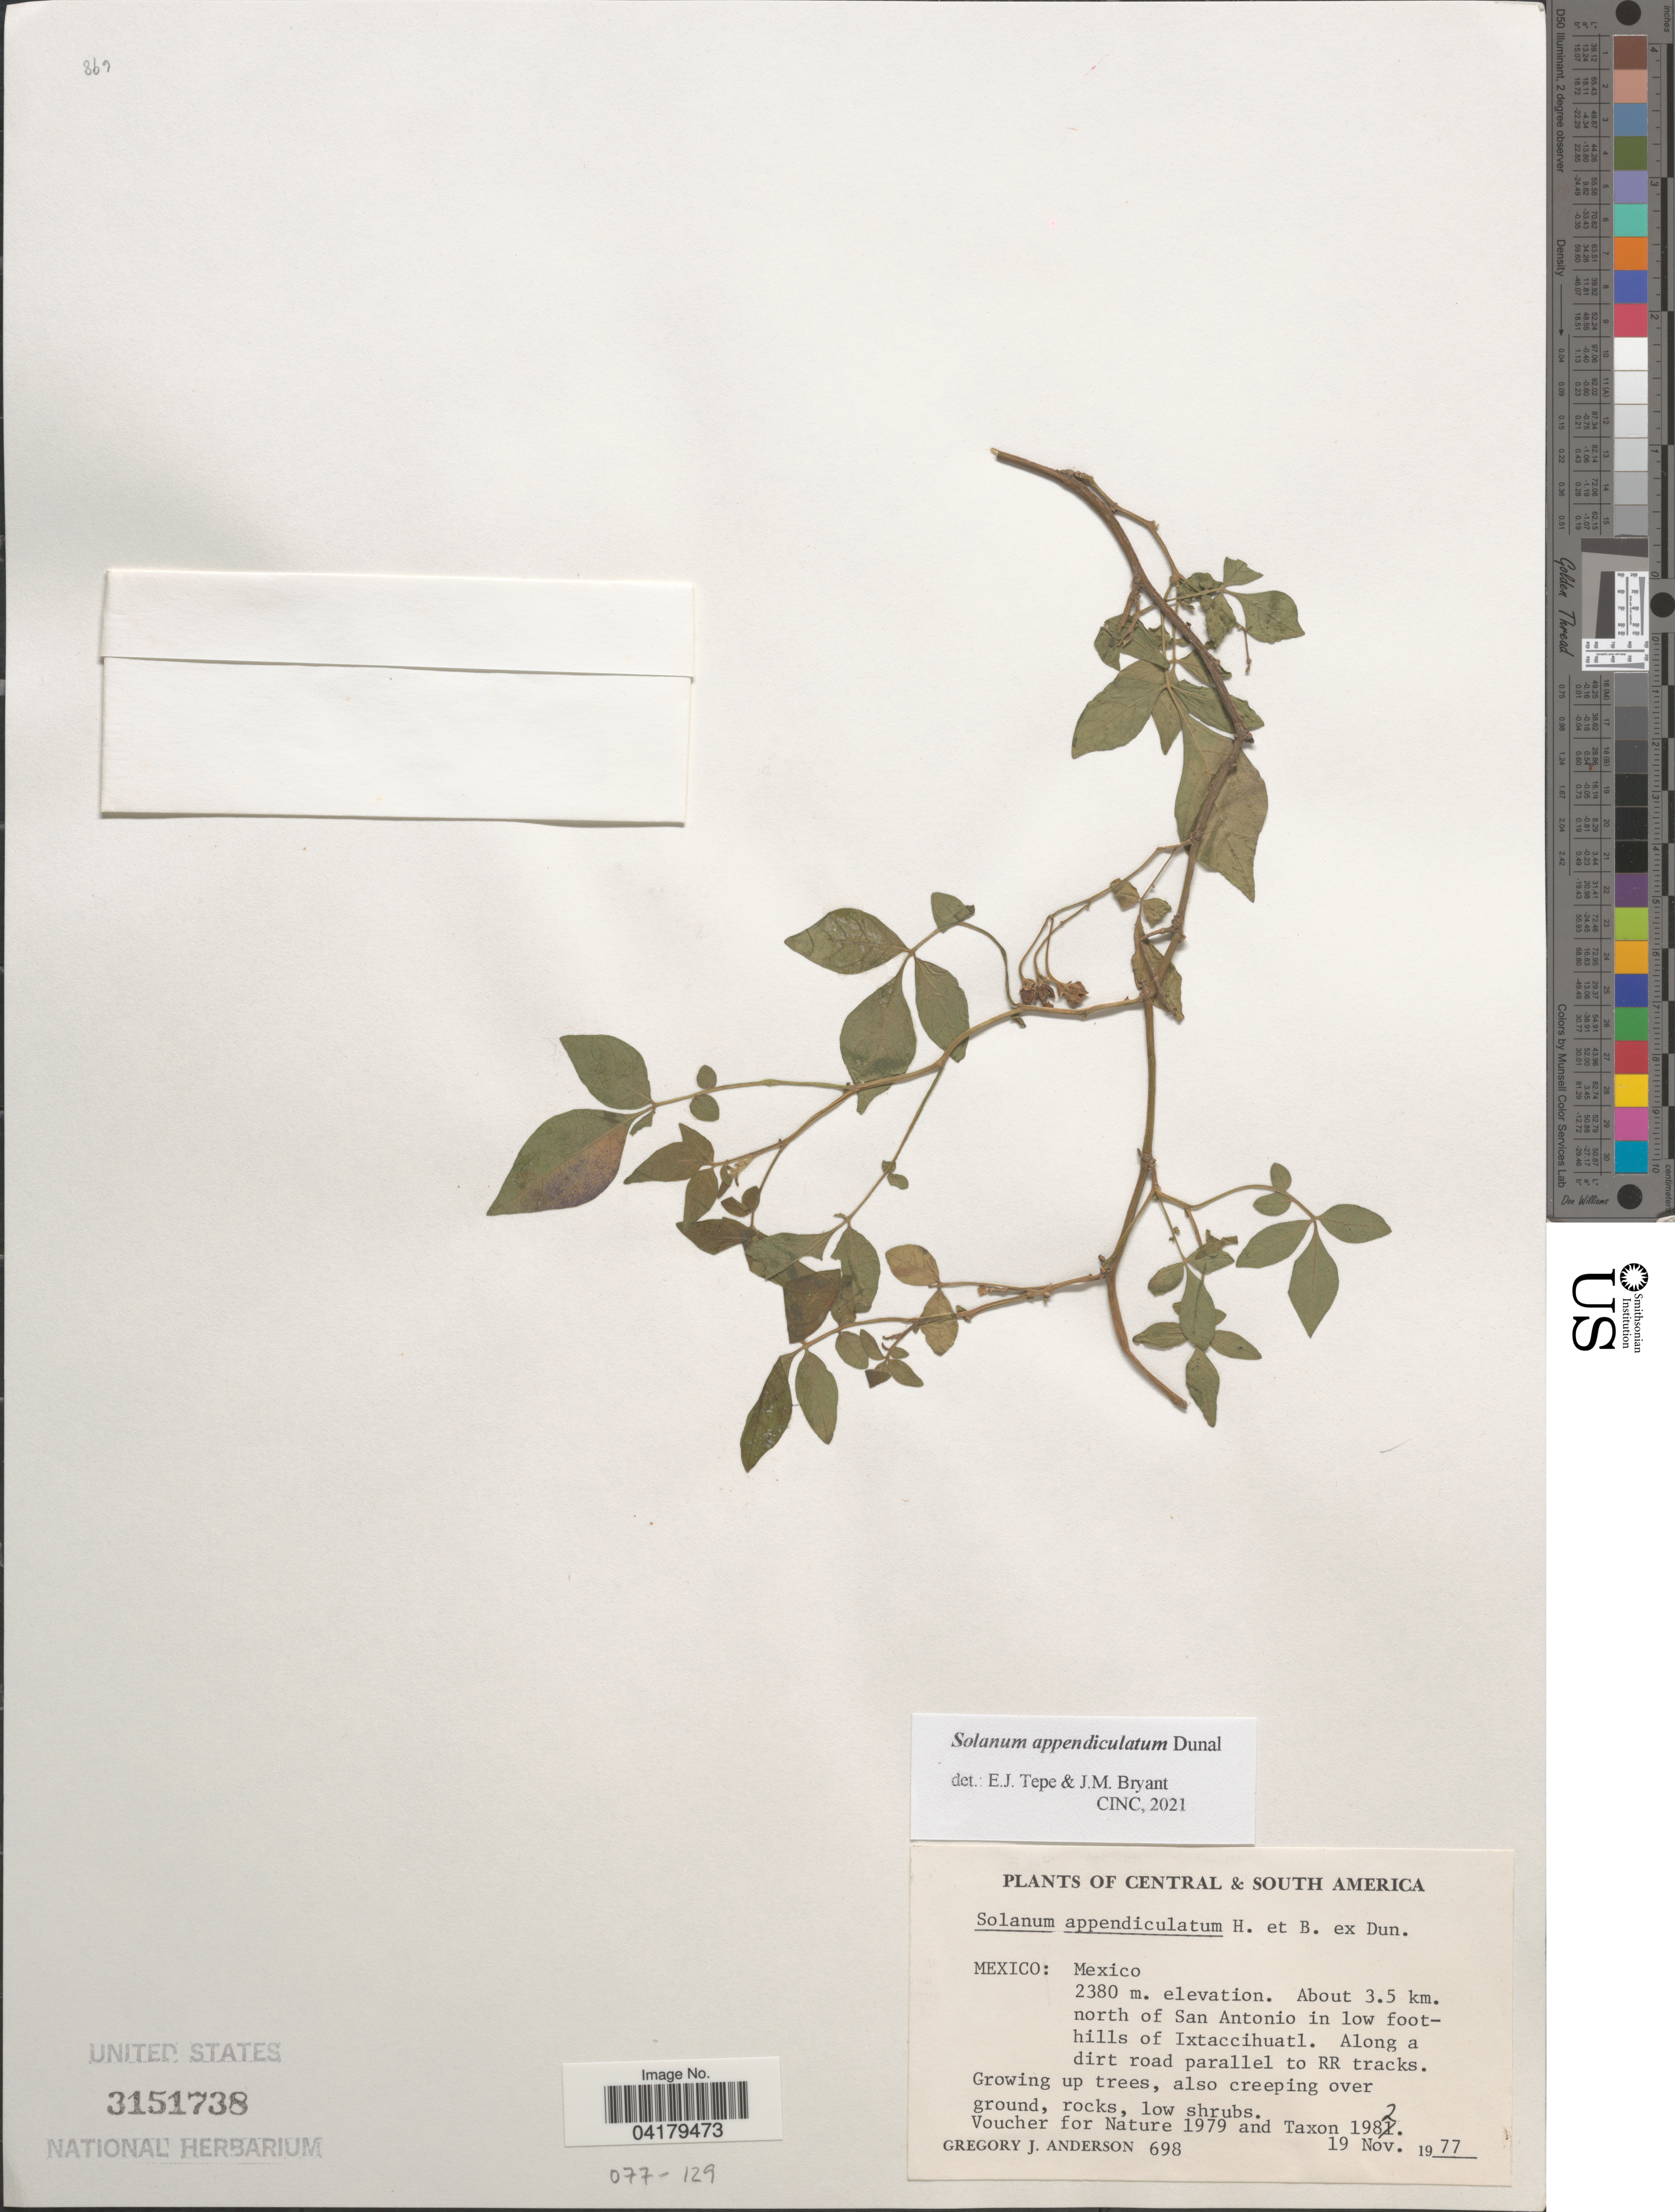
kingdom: Plantae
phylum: Tracheophyta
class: Magnoliopsida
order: Solanales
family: Solanaceae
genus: Solanum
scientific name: Solanum appendiculatum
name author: Humb. & Bonpl. ex Dunal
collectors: G. J. Anderson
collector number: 698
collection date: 1977-11-19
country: Mexico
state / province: México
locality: Central & South America. About 3.5 km. north of San Antonio in low foothills of Iztaccihuatl.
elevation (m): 2380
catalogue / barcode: US 3151738